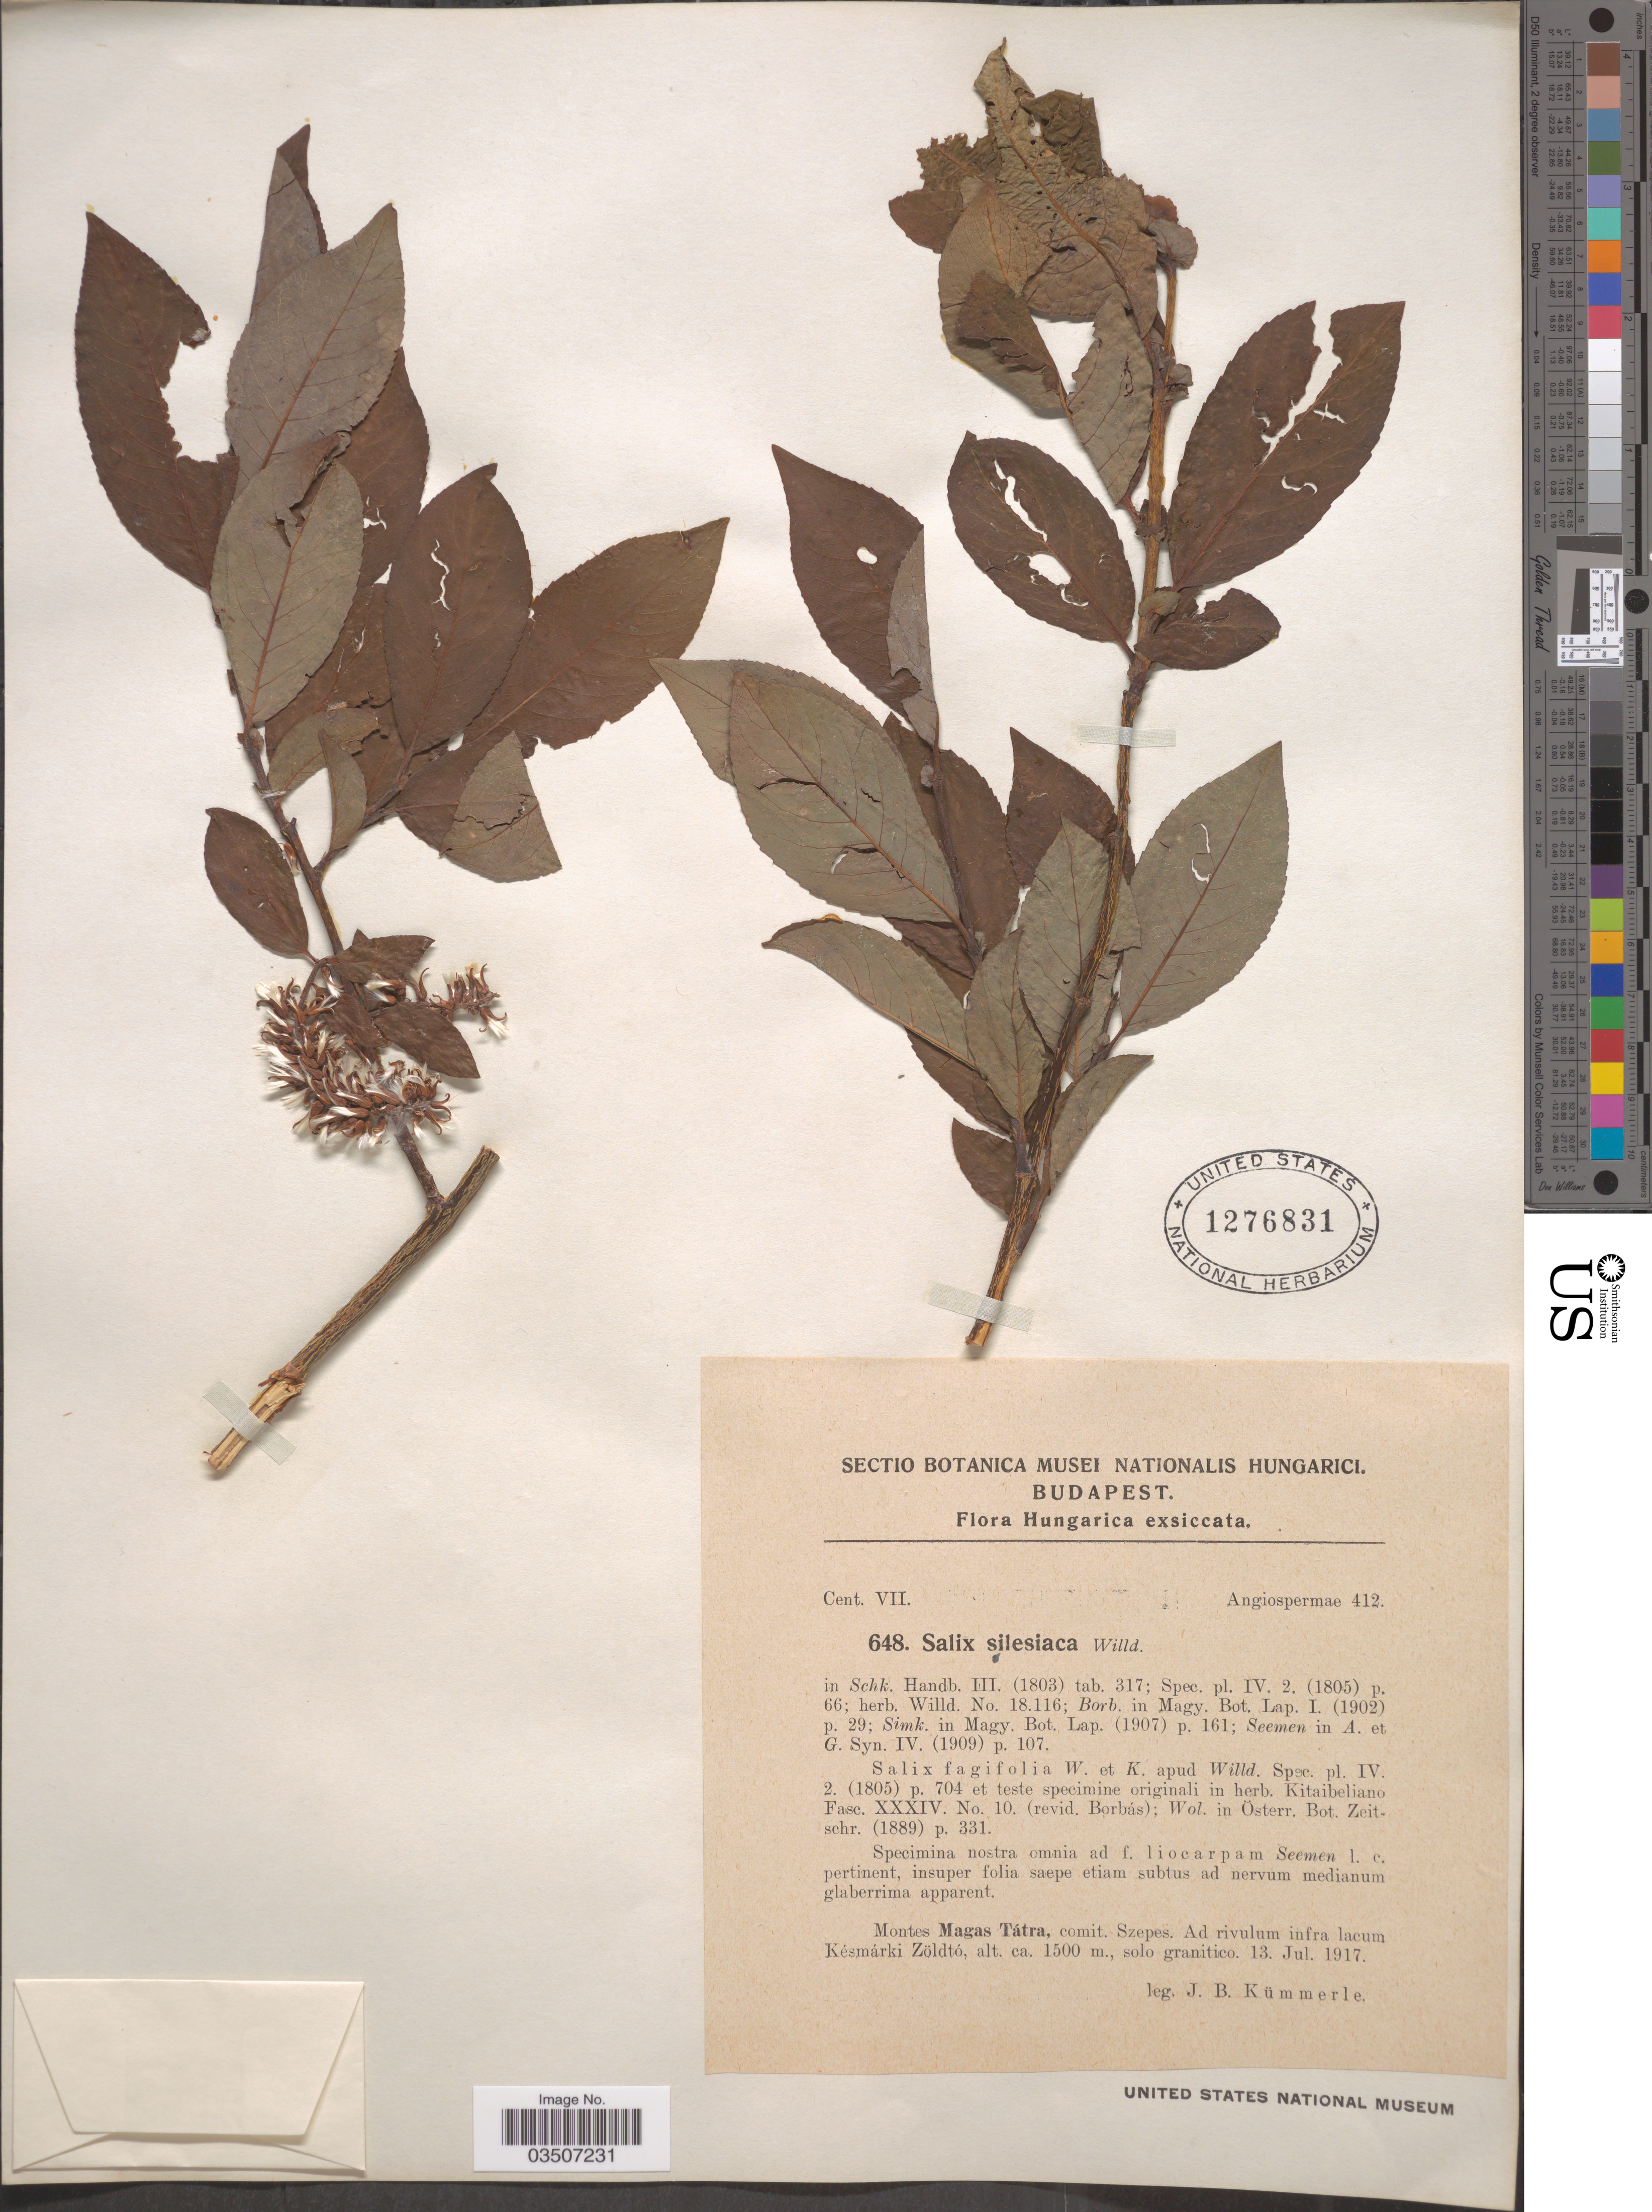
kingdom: Plantae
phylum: Tracheophyta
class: Magnoliopsida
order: Malpighiales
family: Salicaceae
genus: Salix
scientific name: Salix silesiaca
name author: Willd.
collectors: J. Kummerle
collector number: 648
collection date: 1917-07-13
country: Hungary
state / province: Budapest, Capital District of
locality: Montes Magas Tátra, comit. Szepes. Ad rivulum infra lacum Késmárki Zöldtó.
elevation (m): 1500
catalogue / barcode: US 1276831